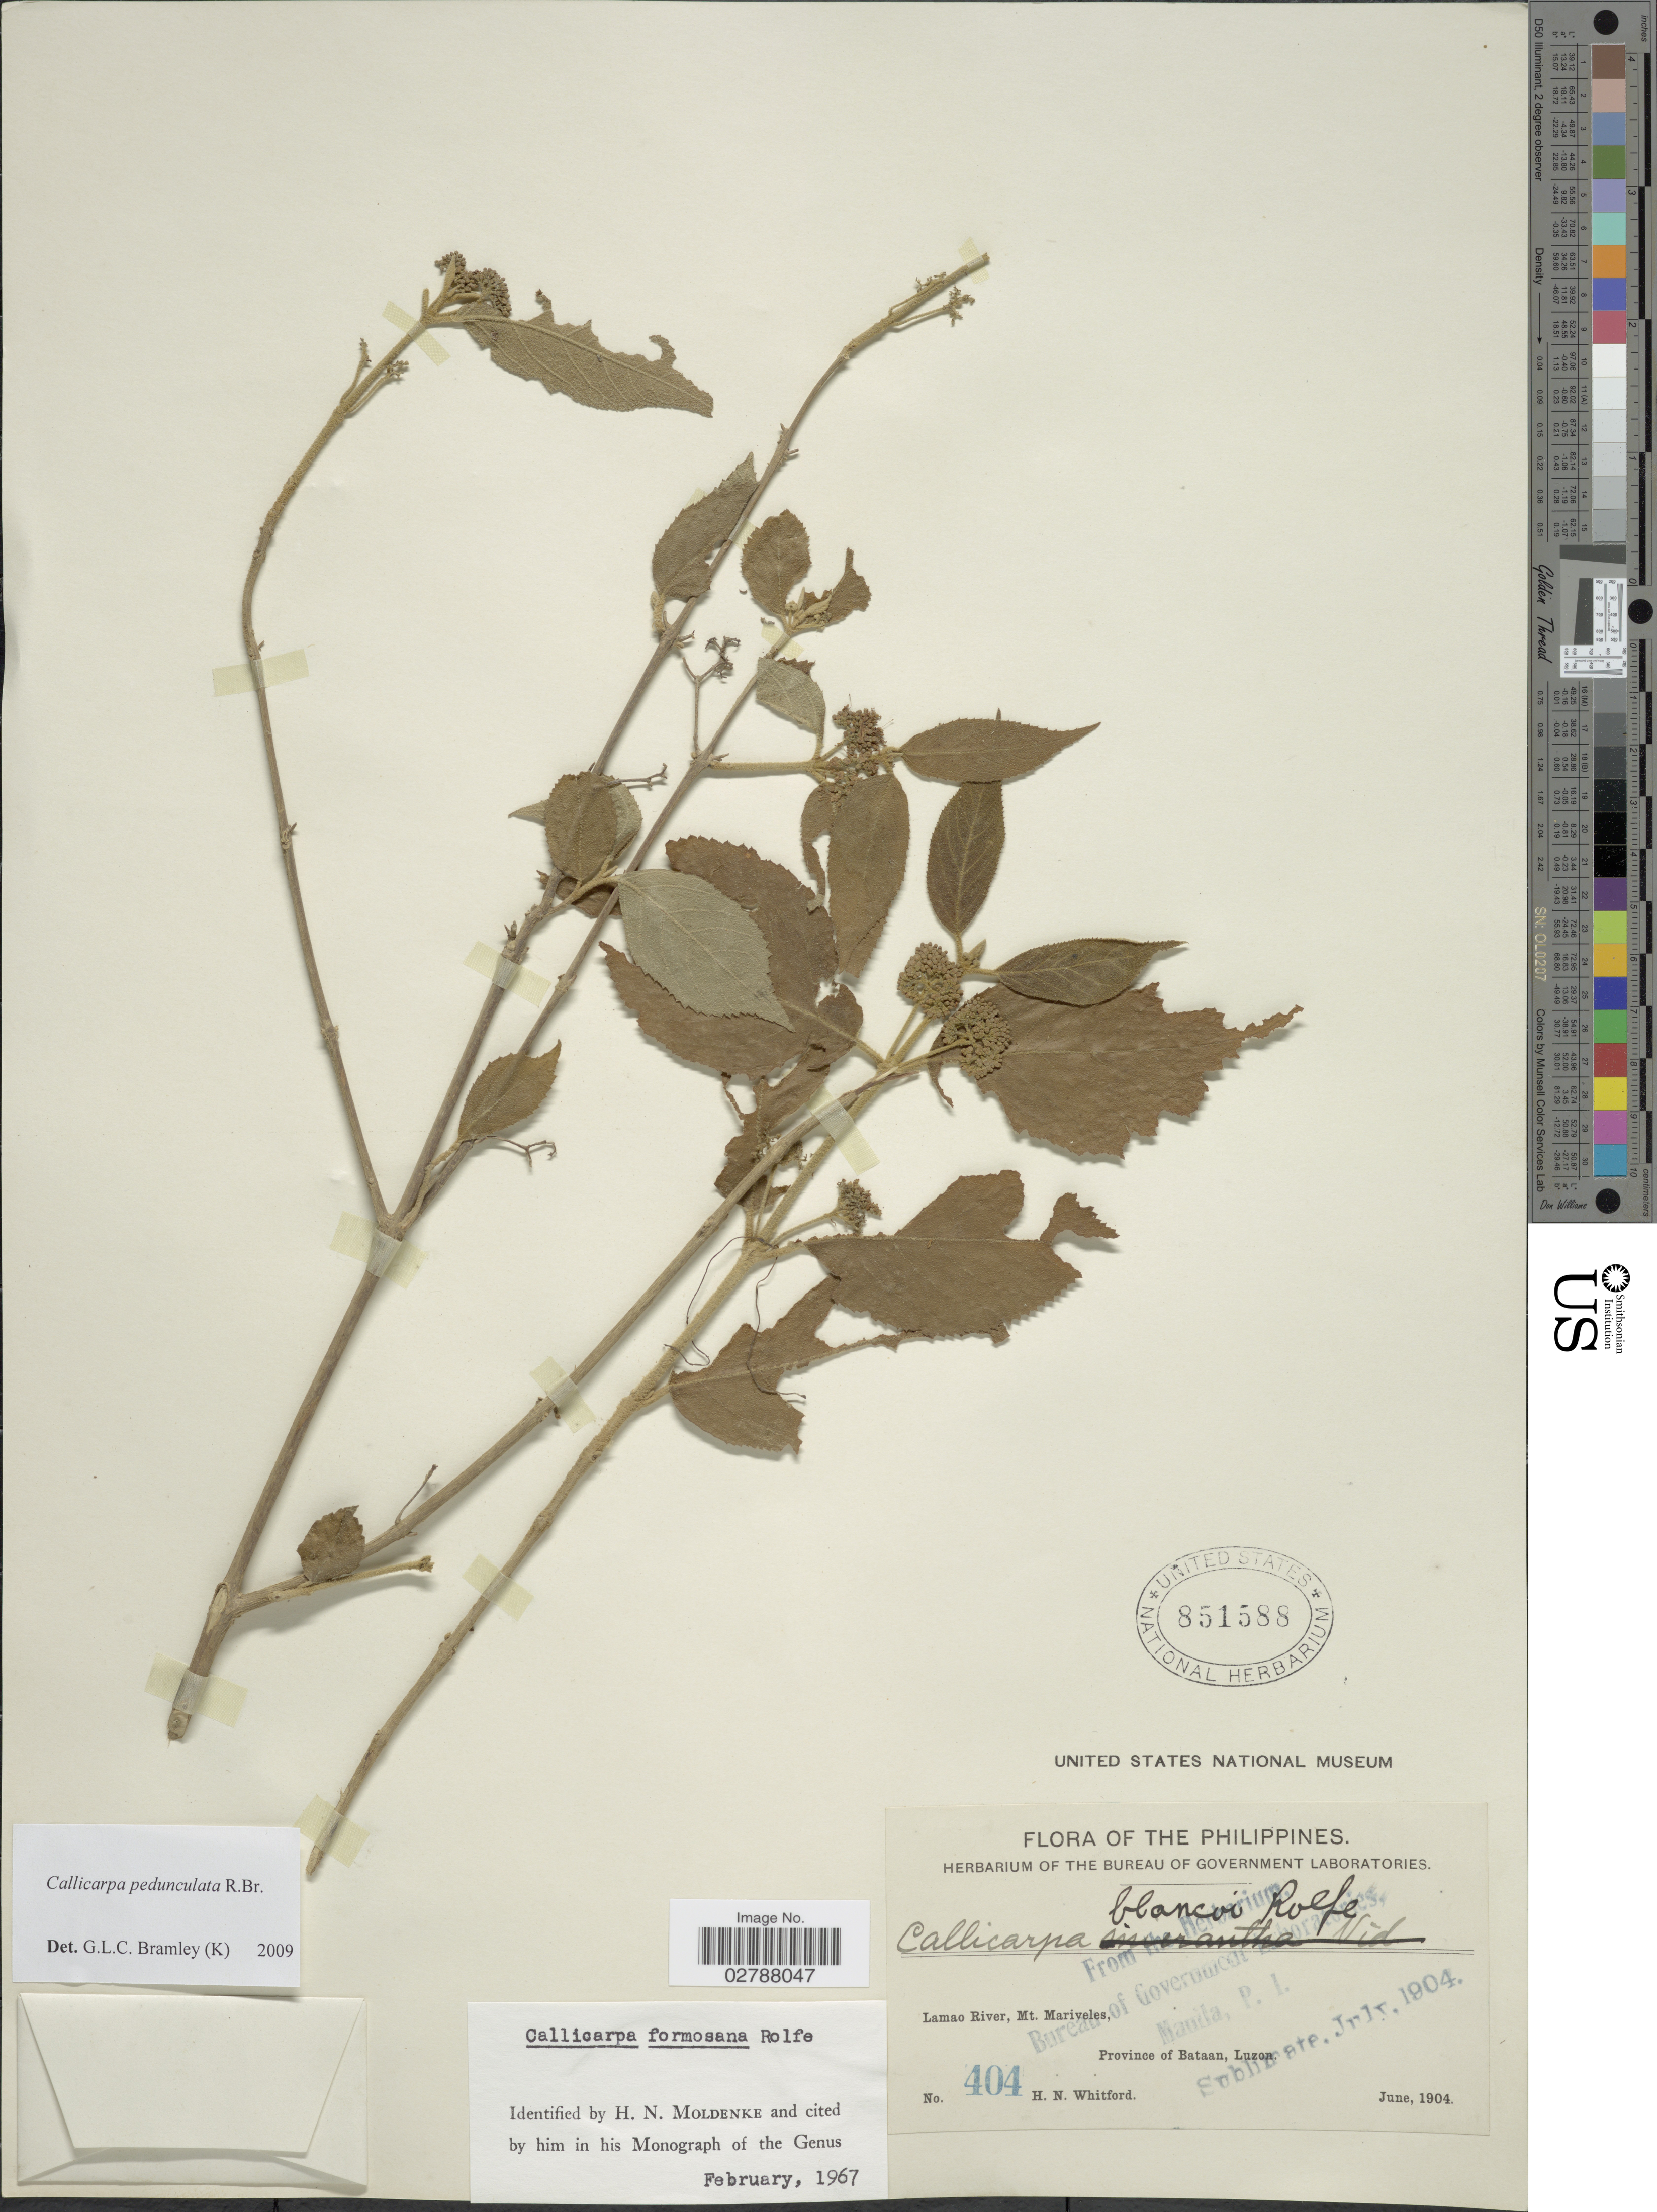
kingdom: Plantae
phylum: Tracheophyta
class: Magnoliopsida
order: Lamiales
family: Lamiaceae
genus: Callicarpa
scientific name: Callicarpa pedunculata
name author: R. Br.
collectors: H. N. Whitford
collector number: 404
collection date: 1904-06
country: Philippines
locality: Lamao River, Mt. Mariveles, Province of Bataan, Luzon.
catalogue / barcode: US 851588